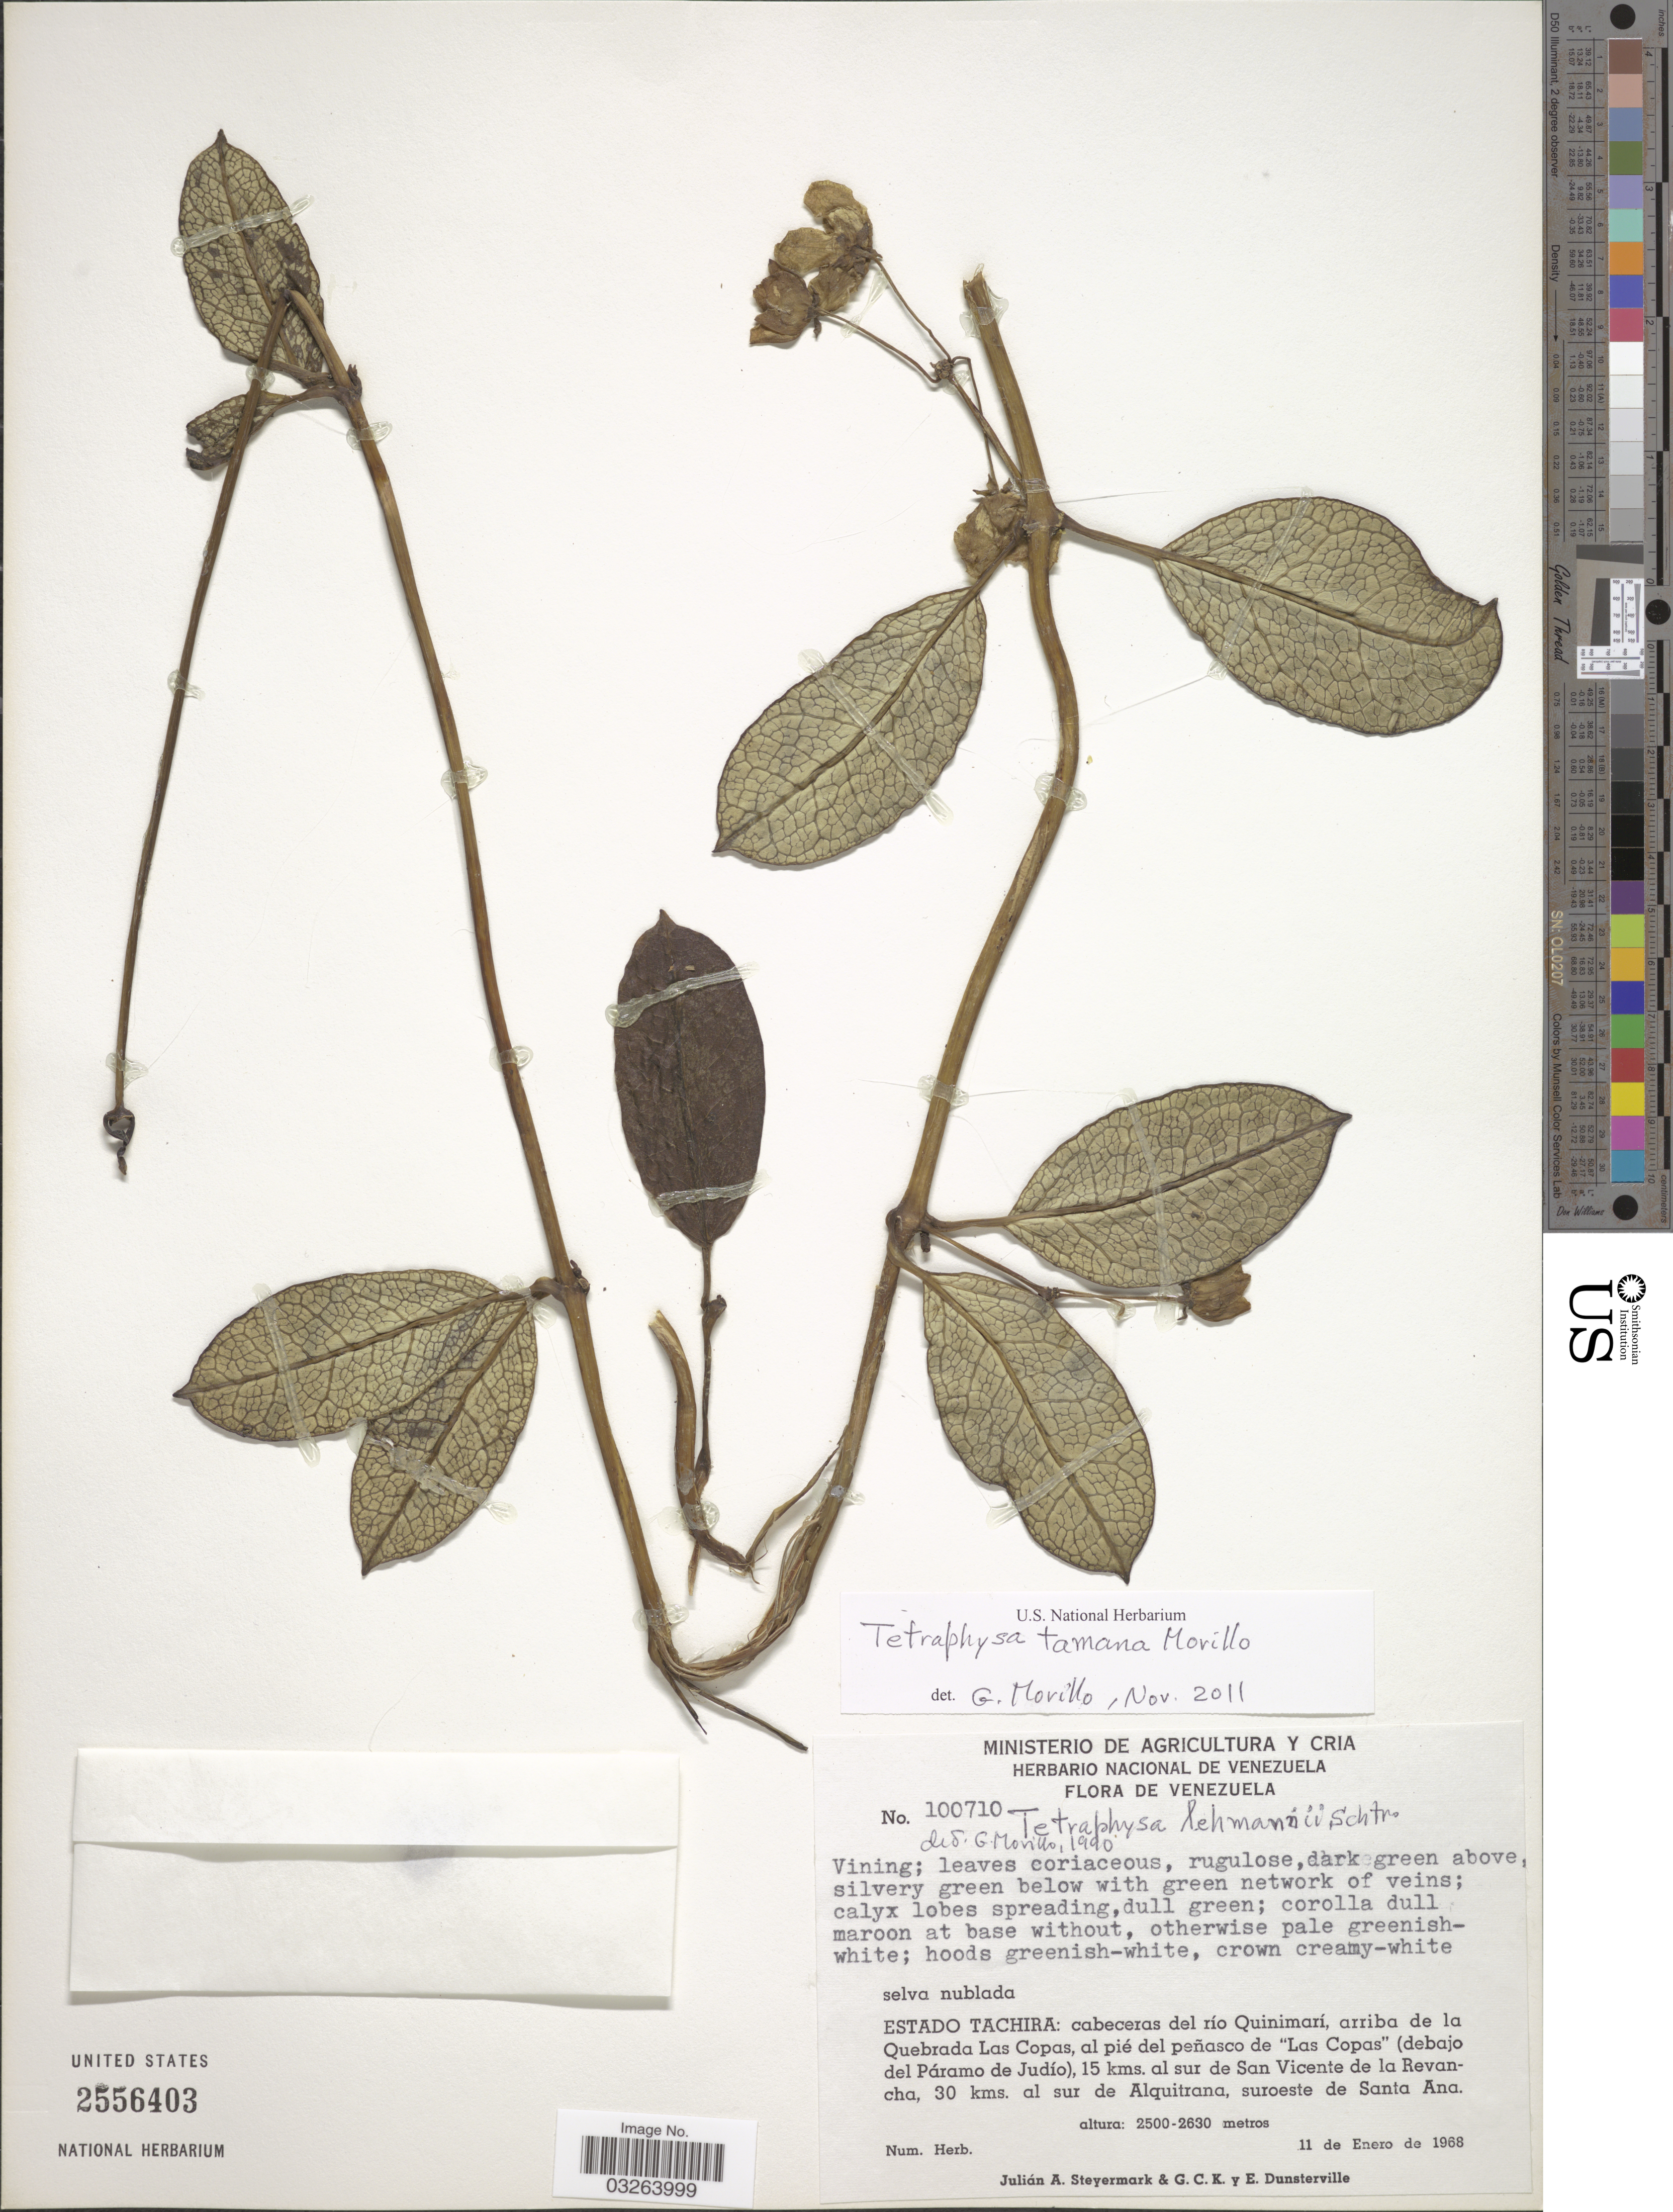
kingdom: Plantae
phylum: Tracheophyta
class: Magnoliopsida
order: Gentianales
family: Apocynaceae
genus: Tetraphysa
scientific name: Tetraphysa tamana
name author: Morillo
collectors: J. Steyermark, G. C. K. Dunsterville & E. Dunsterville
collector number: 100710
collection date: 1968-01-11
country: Venezuela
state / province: Tachira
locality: Cabeceras del río Quinimarí, arriba de la Quebrada Las Copas, al pié del peñasco de "Las Copas" (debajo del Páramo de Judío), 15 kms. al sur de San Vicente de la Revancha, 30 kms. al sur de Alquitrana, suroeste de Santa Ana.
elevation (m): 2500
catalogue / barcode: US 2556403